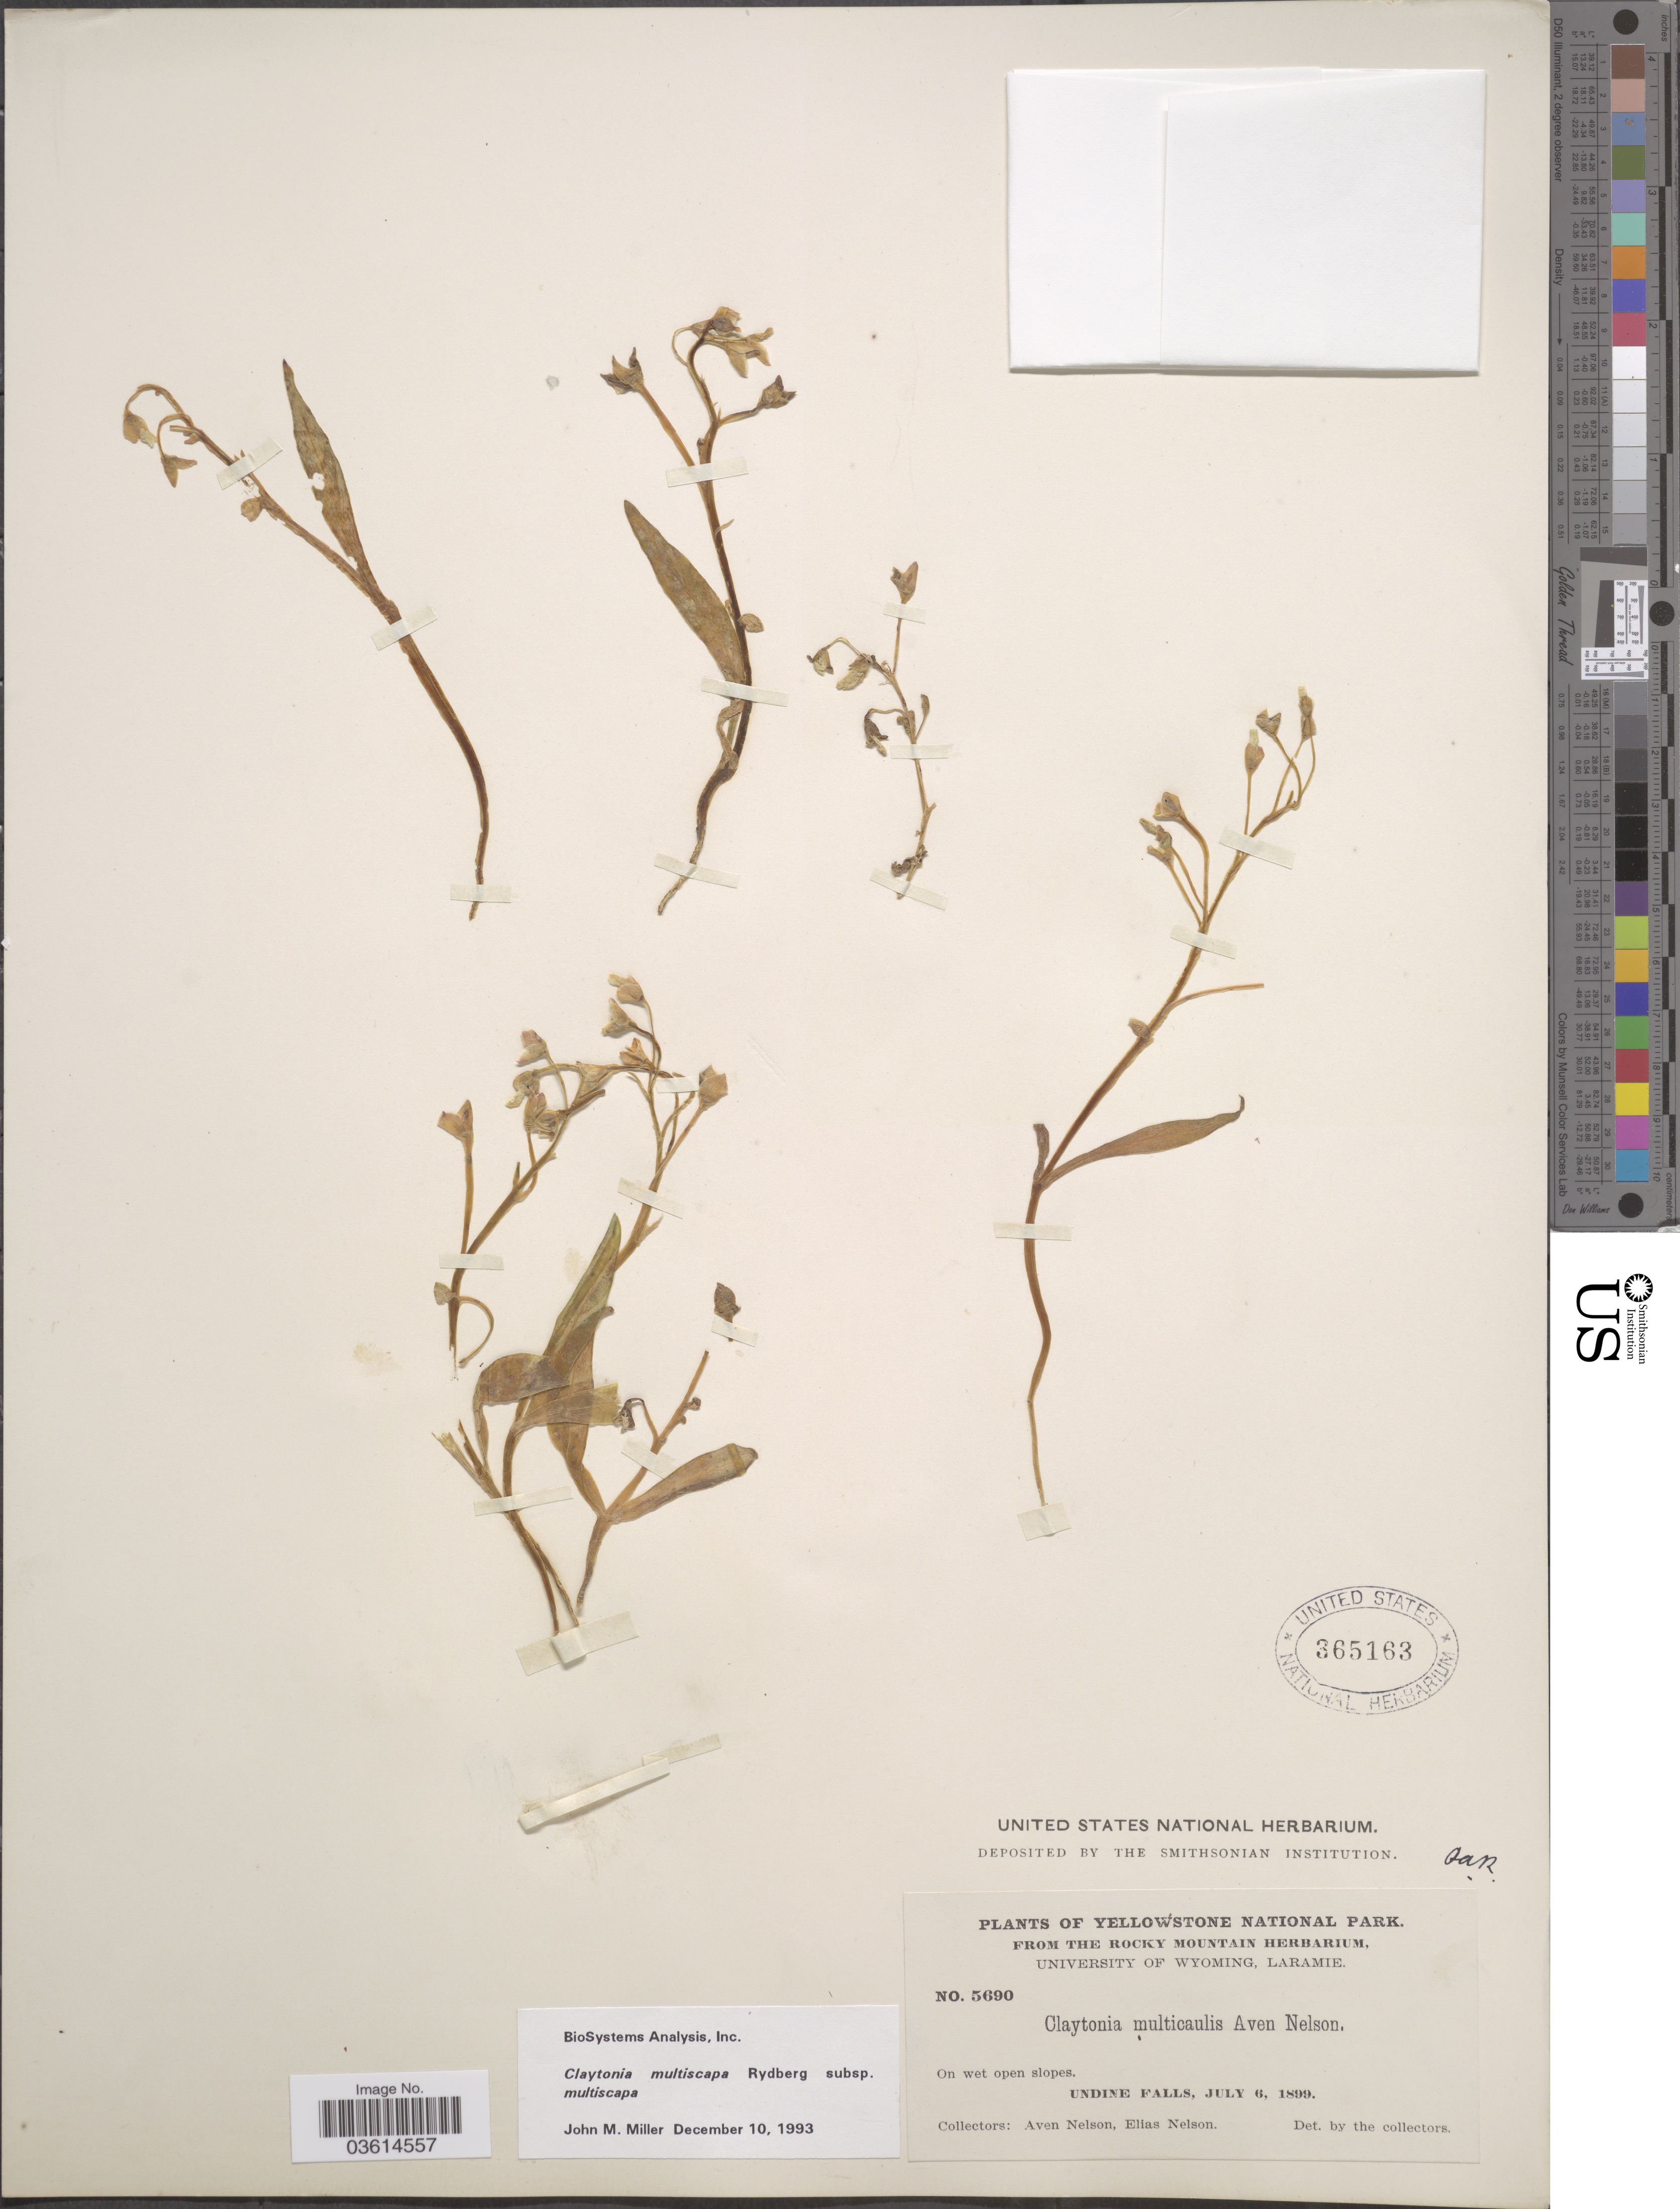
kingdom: Plantae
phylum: Tracheophyta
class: Magnoliopsida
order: Caryophyllales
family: Montiaceae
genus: Claytonia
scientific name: Claytonia multiscapa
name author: Rydb.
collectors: A. Nelson & E. Nelson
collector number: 5690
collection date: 1899-07-06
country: United States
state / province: Wyoming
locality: Yellowstone National Park. Undine Falls.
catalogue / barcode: US 365163